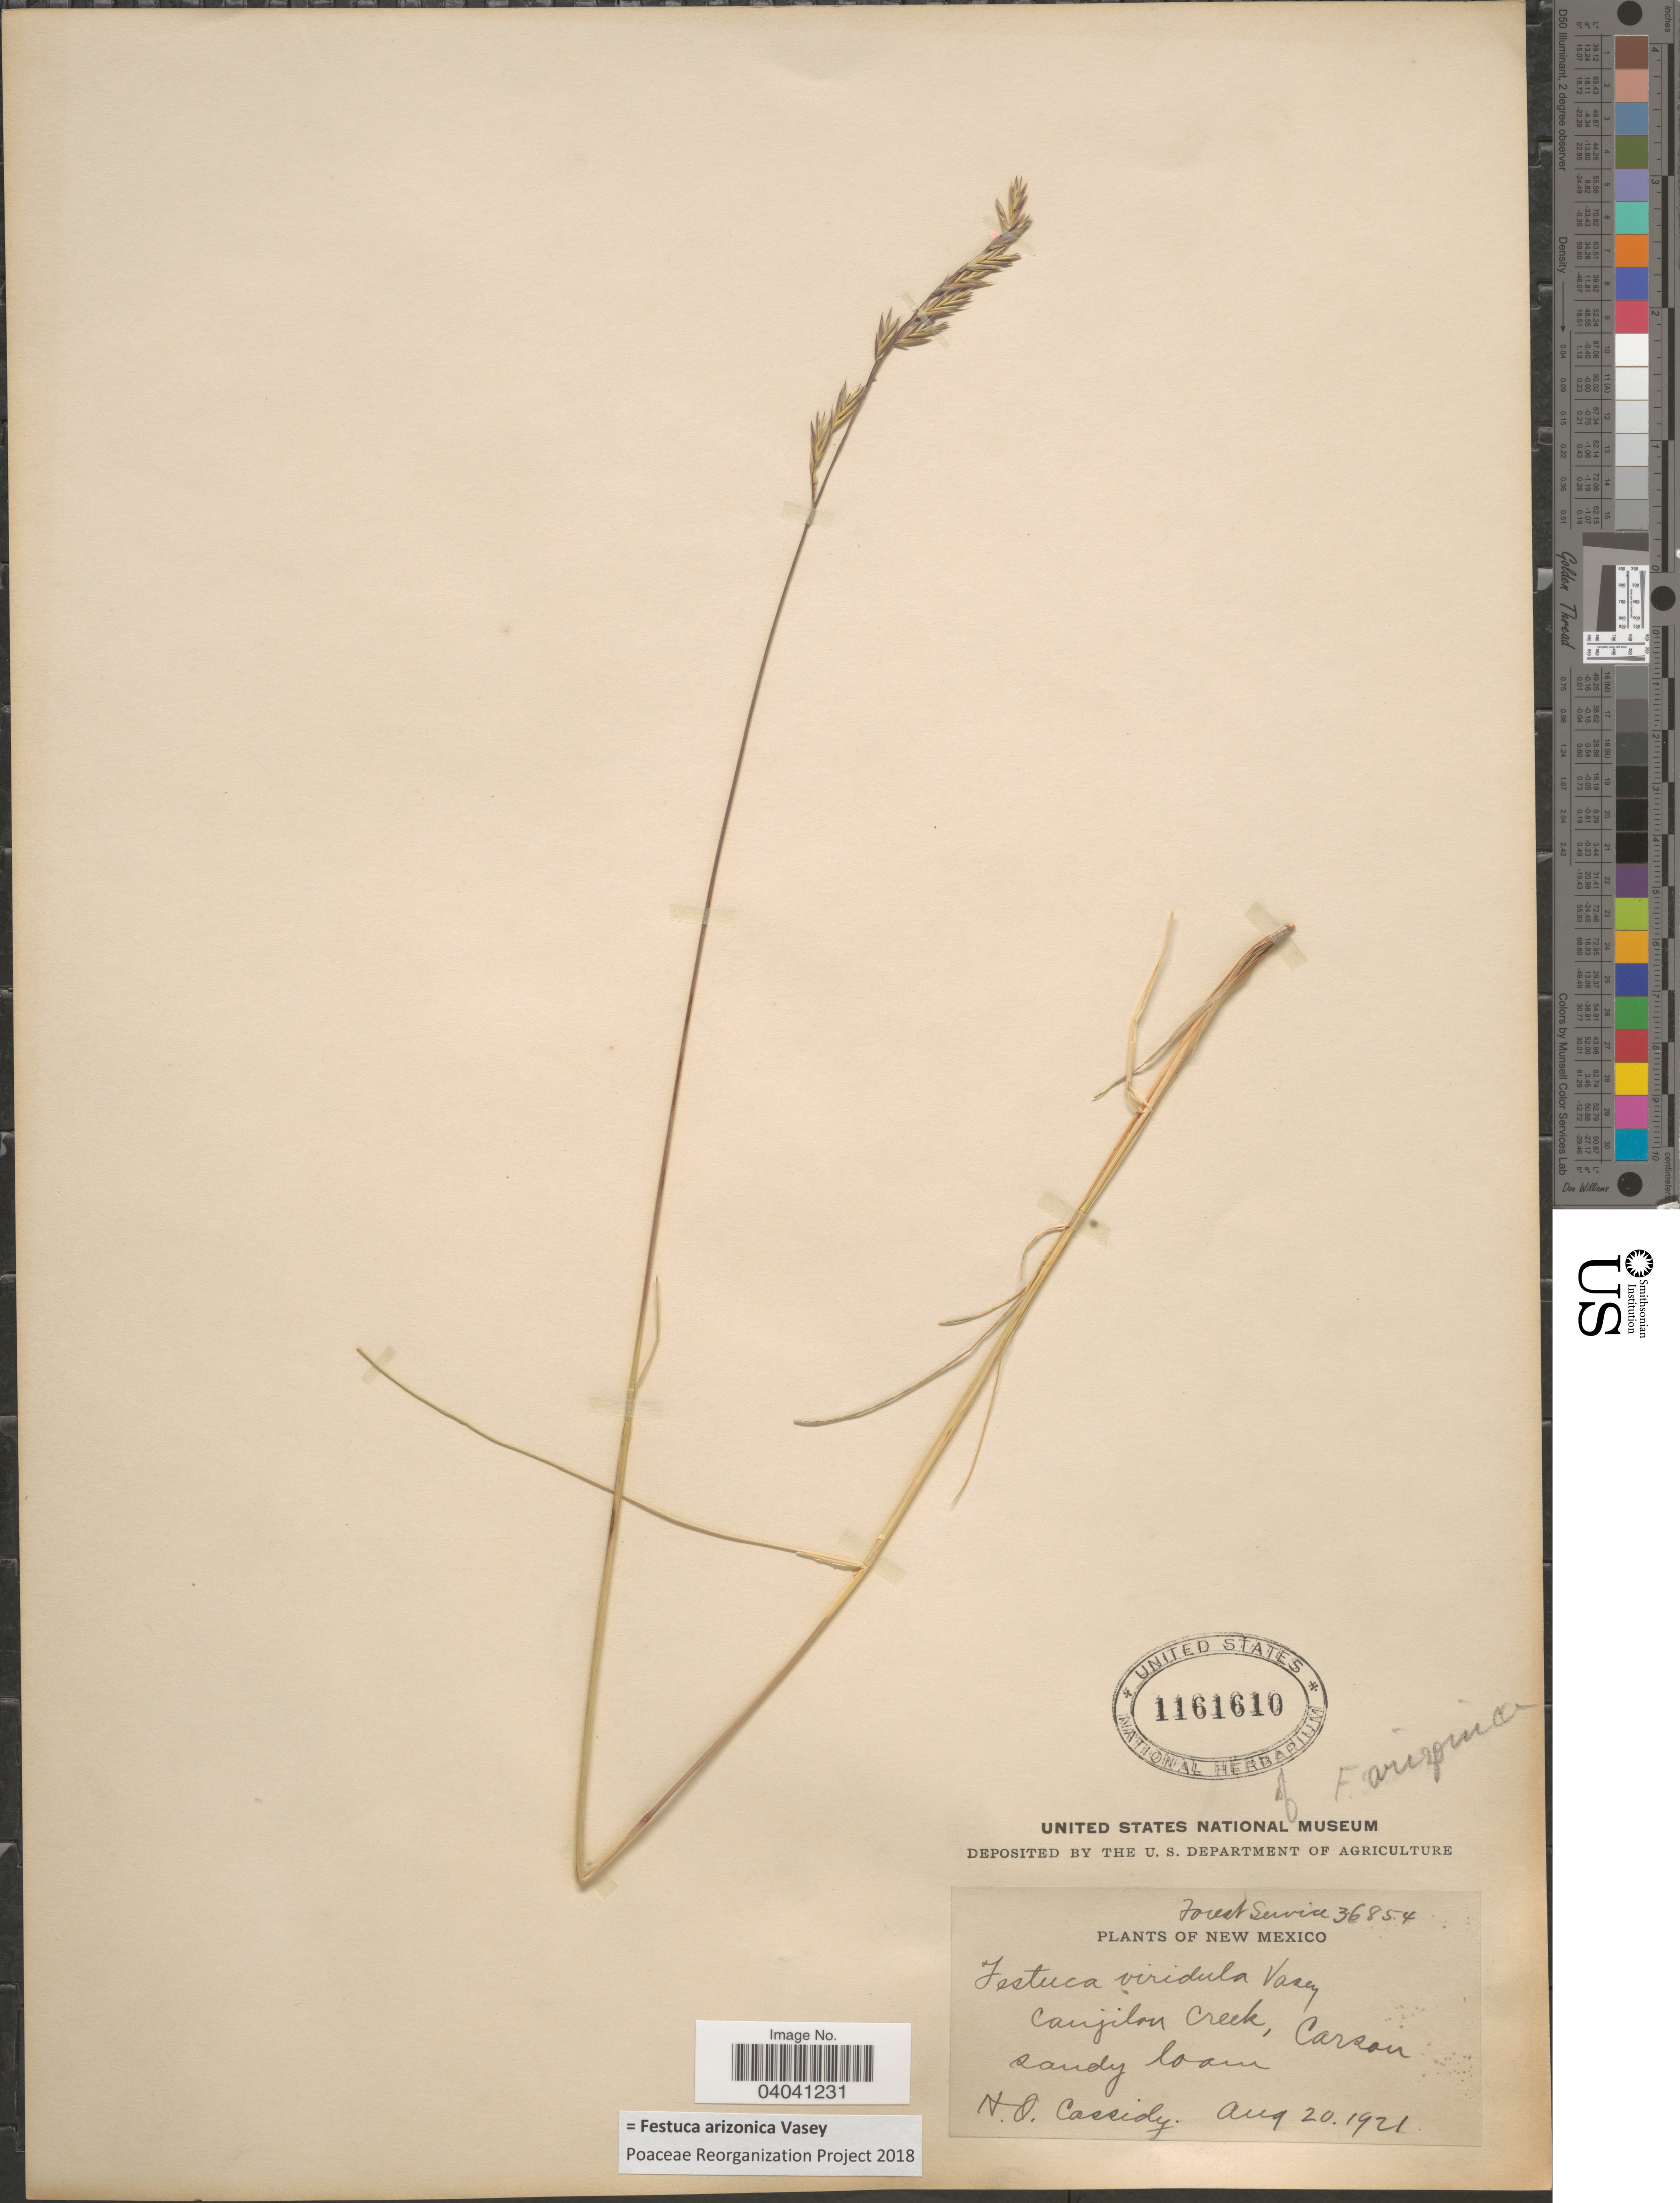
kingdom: Plantae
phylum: Tracheophyta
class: Liliopsida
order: Poales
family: Poaceae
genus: Festuca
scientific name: Festuca arizonica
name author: Vasey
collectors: H. Cassidy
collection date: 1921-08-20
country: United States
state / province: New Mexico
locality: Canjilon Creek, Carson sandy loam.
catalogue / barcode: US 1161610